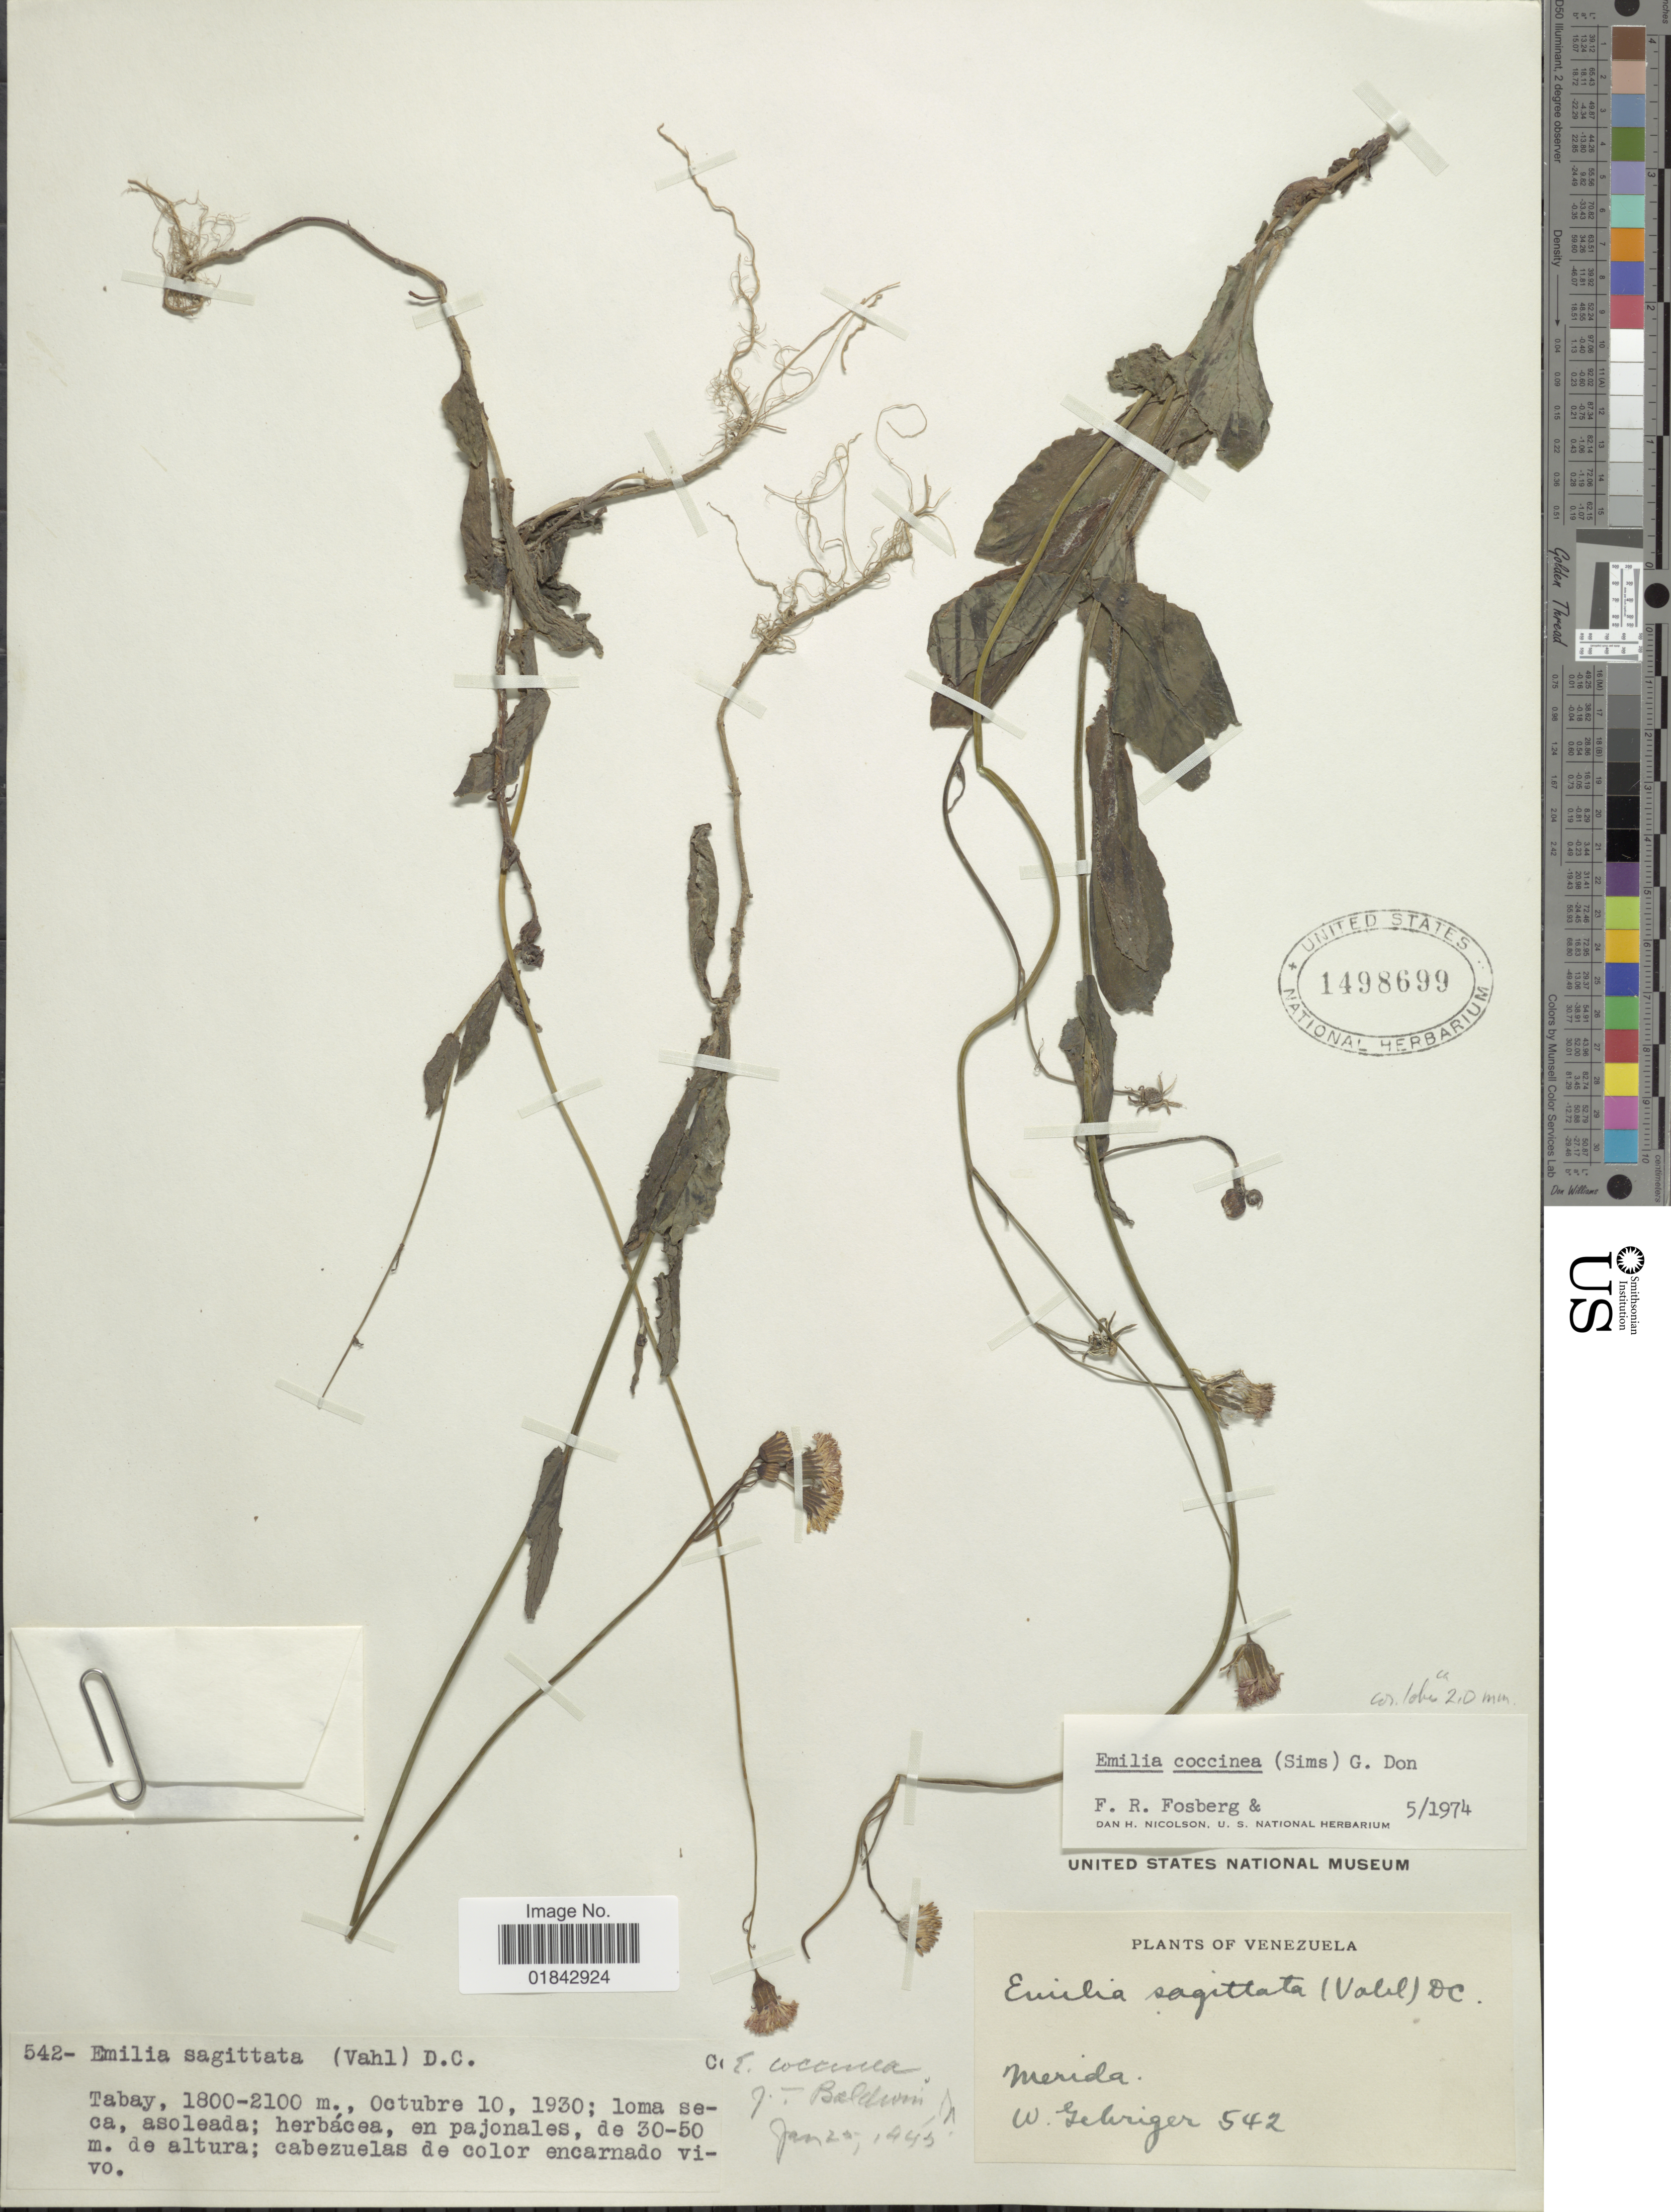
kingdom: Plantae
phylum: Tracheophyta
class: Magnoliopsida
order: Asterales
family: Asteraceae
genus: Emilia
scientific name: Emilia coccinea (Sims) Sweet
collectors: W. Gehriger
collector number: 542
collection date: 1930-10-10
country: Venezuela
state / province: Mérida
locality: Tabay, loma seca. asoleada; herbácea, en pajonales, cabezeulas de color encarnado vivo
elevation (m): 1800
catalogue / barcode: US 1498699